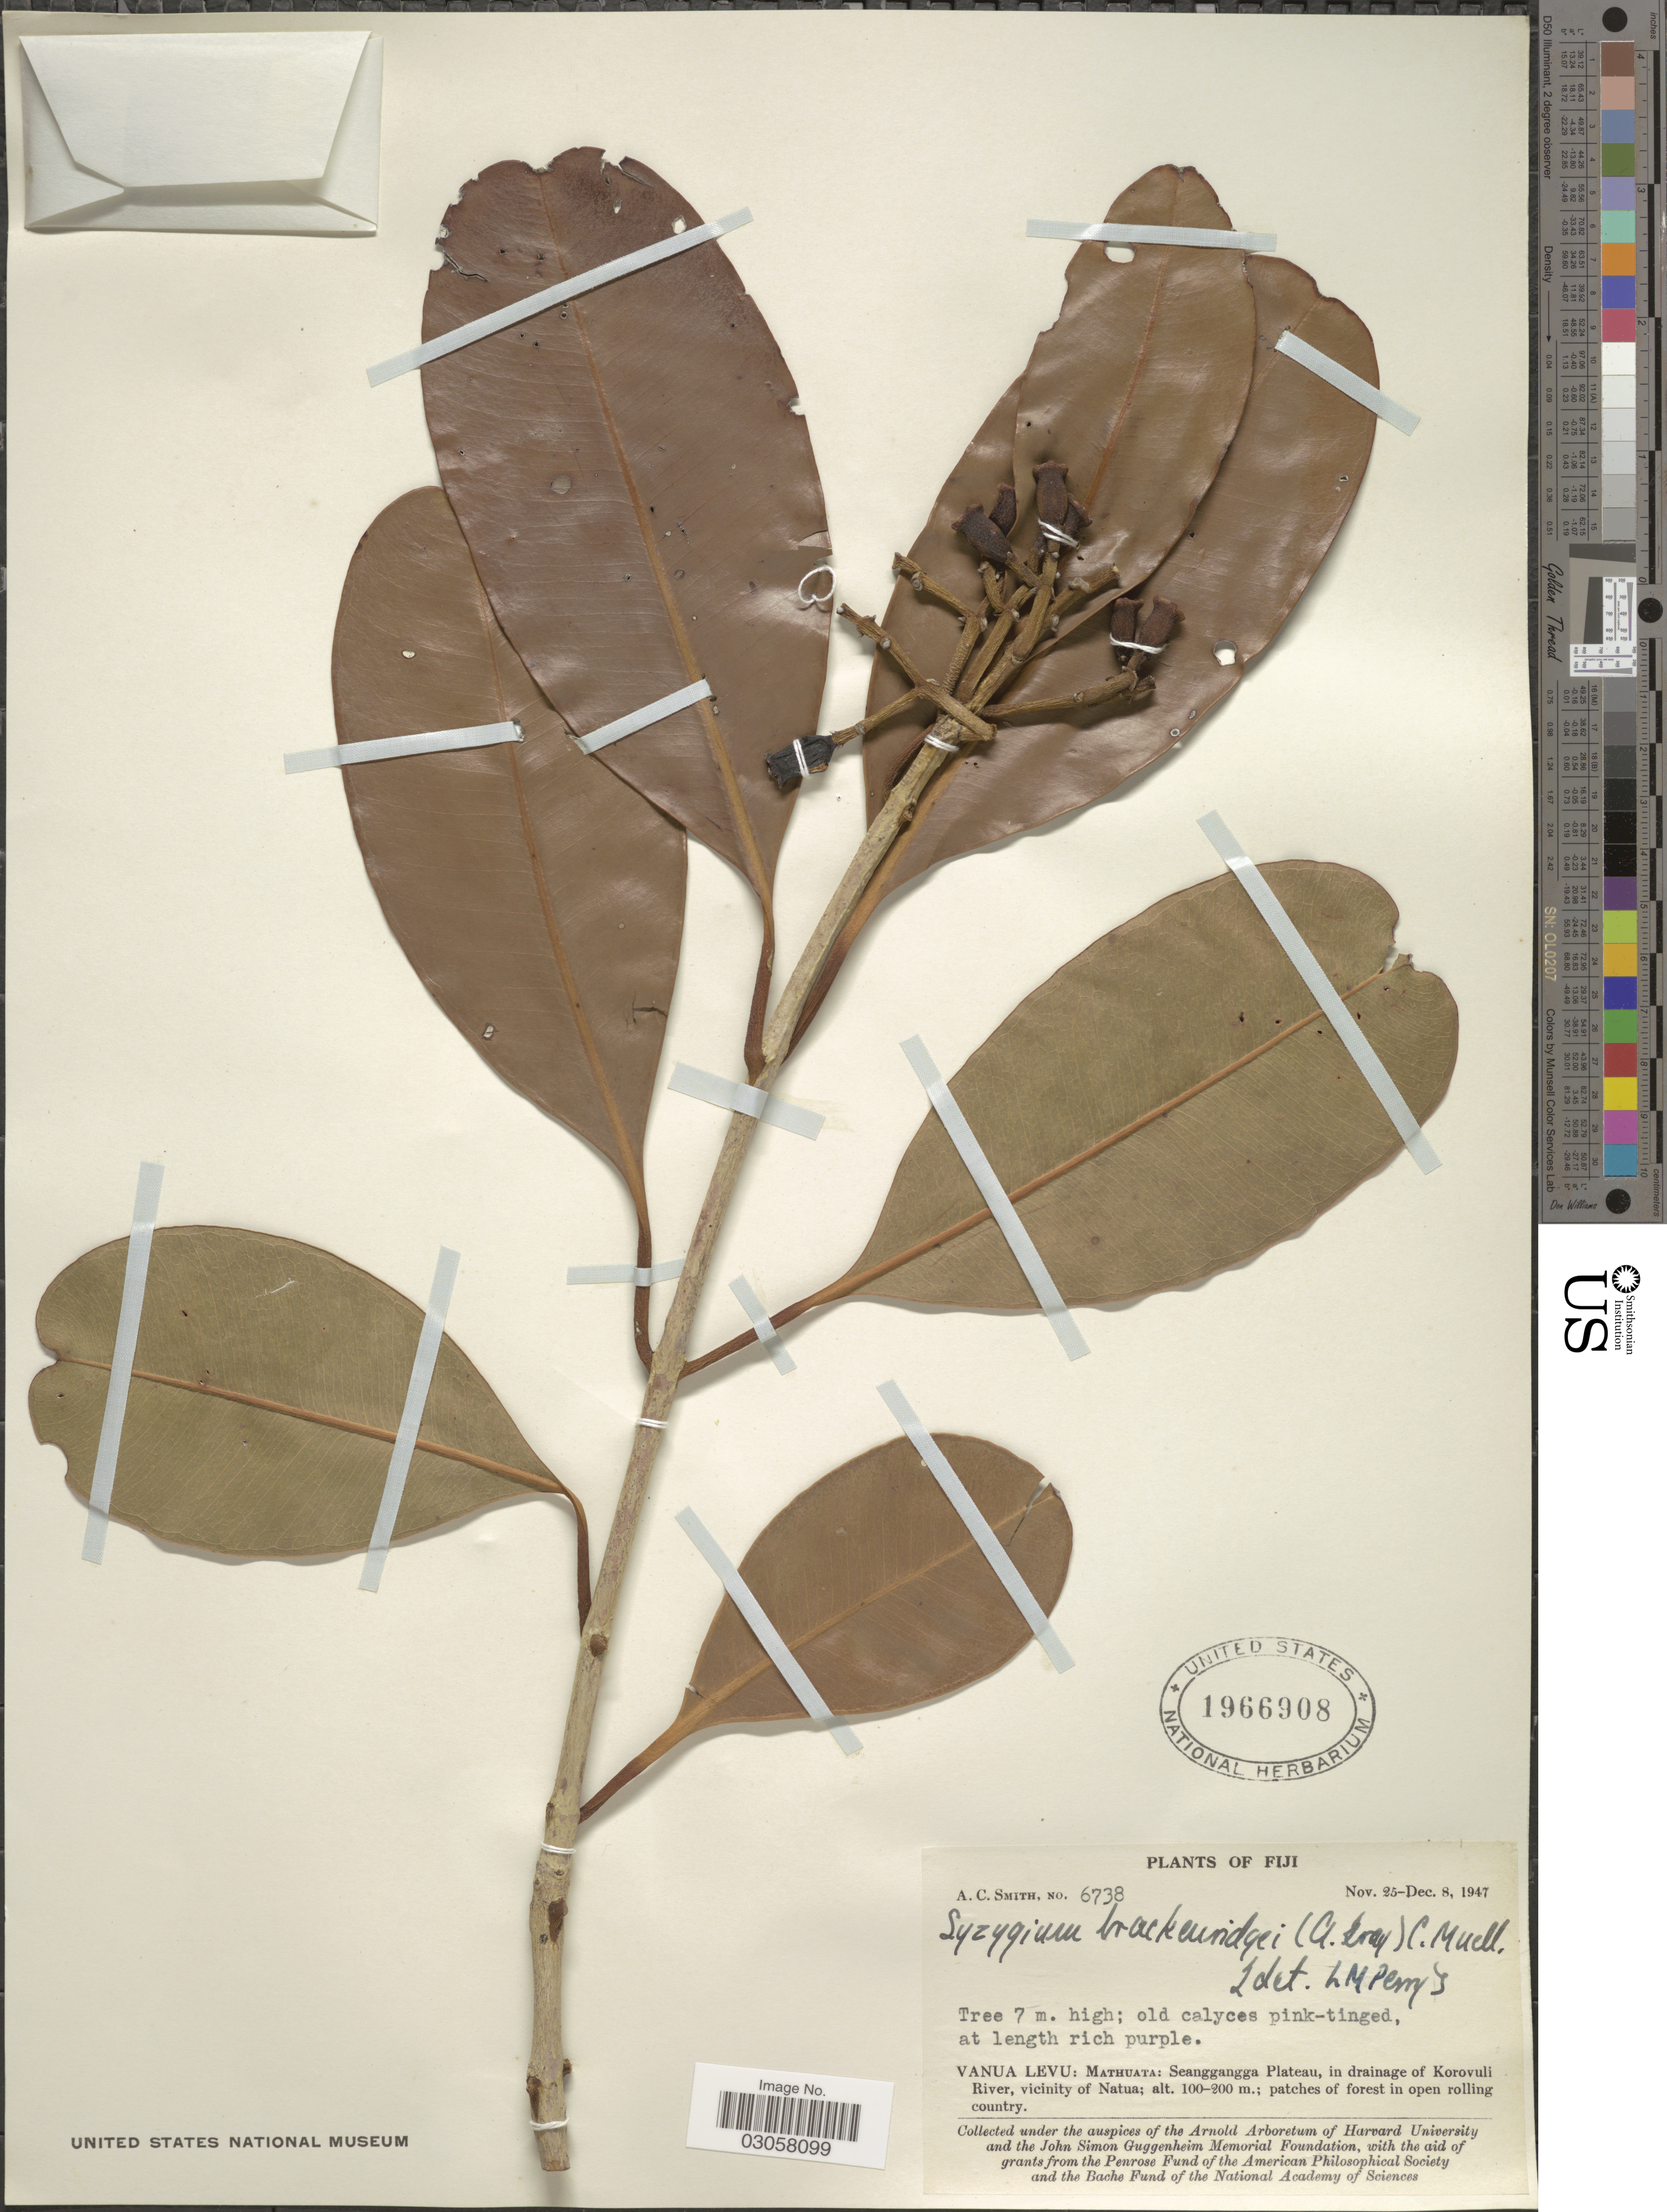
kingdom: Plantae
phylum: Tracheophyta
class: Magnoliopsida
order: Myrtales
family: Myrtaceae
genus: Syzygium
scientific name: Syzygium brackenridgei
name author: (A. Gray) Müll. Stuttg.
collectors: A. C. Smith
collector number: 6738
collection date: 1947-11-25/1947-12-08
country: Fiji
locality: Vanua Levu: Mathuata: Seanggangga Plateau, in drainage of Korovuli River, vicinity of Natua.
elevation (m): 100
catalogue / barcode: US 1966908